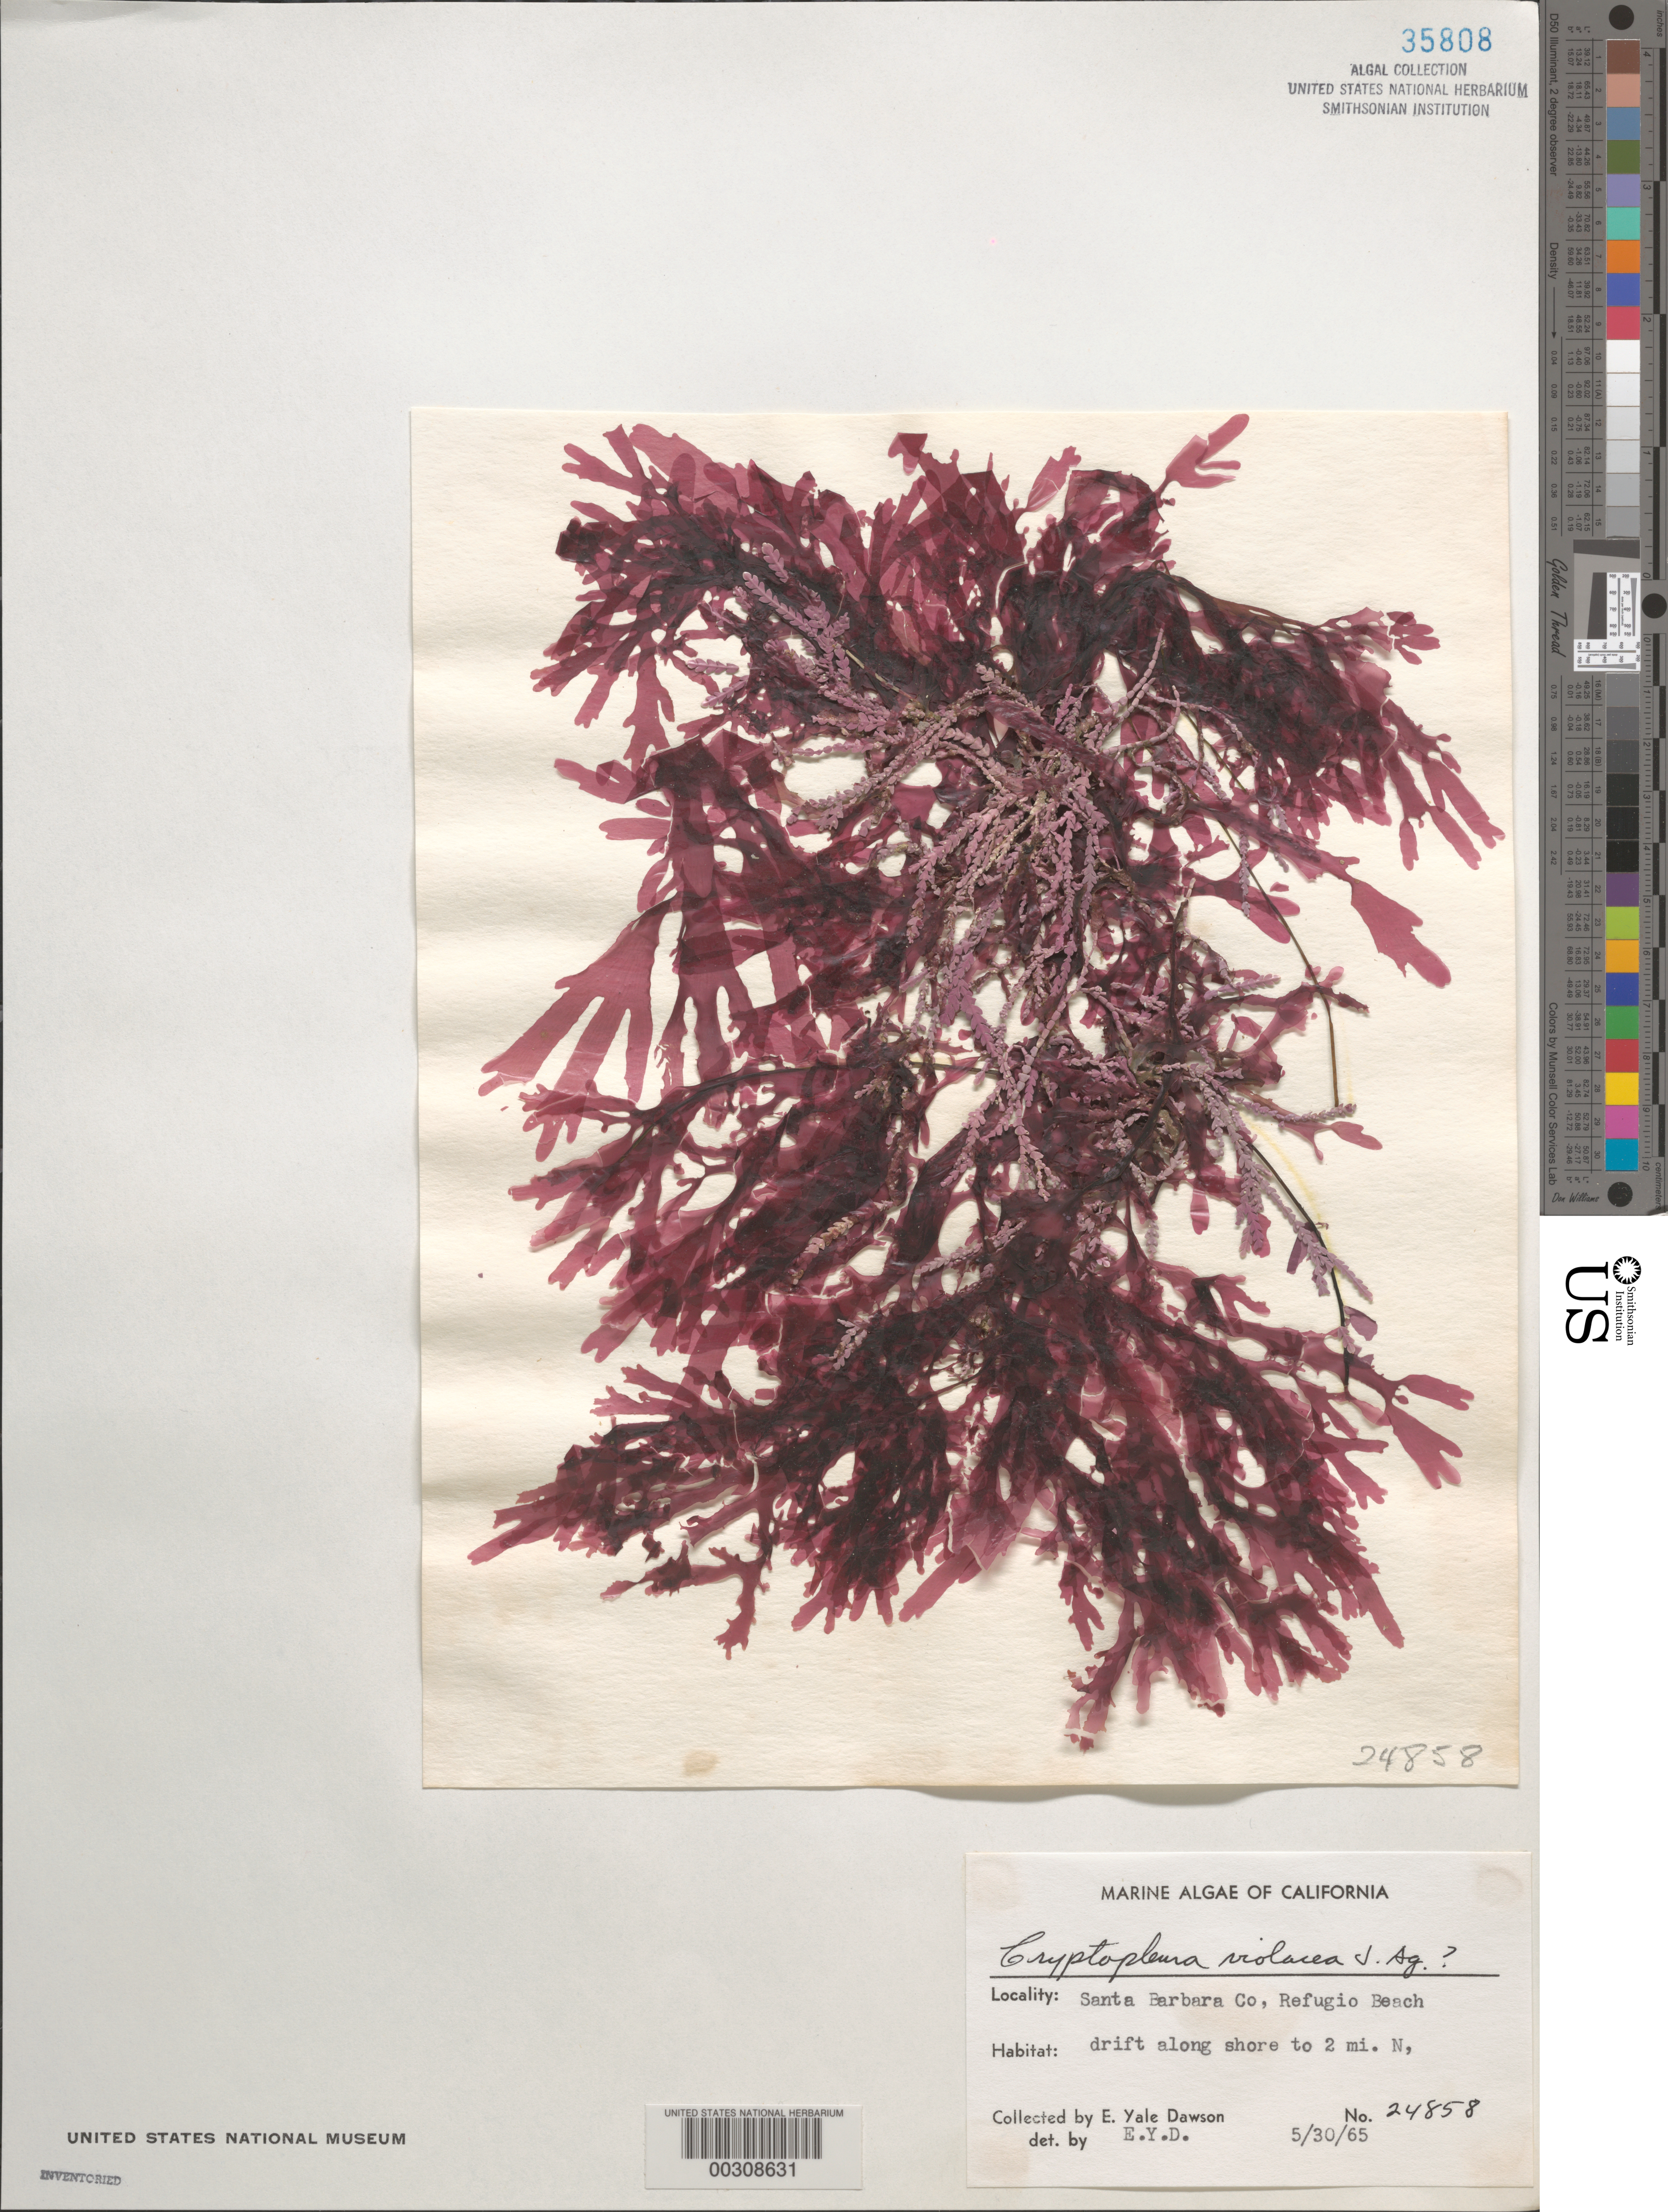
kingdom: Plantae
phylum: Rhodophyta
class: Florideophyceae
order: Ceramiales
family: Delesseriaceae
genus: Cryptopleura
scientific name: Cryptopleura violacea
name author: (J. Ag.) Kylin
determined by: Dawson, E. Y.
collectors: E. Y. Dawson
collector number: EYD 24858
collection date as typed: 30 May 1965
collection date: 1965-05-30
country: United States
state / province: California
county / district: Santa Barbara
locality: Refugio Beach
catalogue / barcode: US 35808